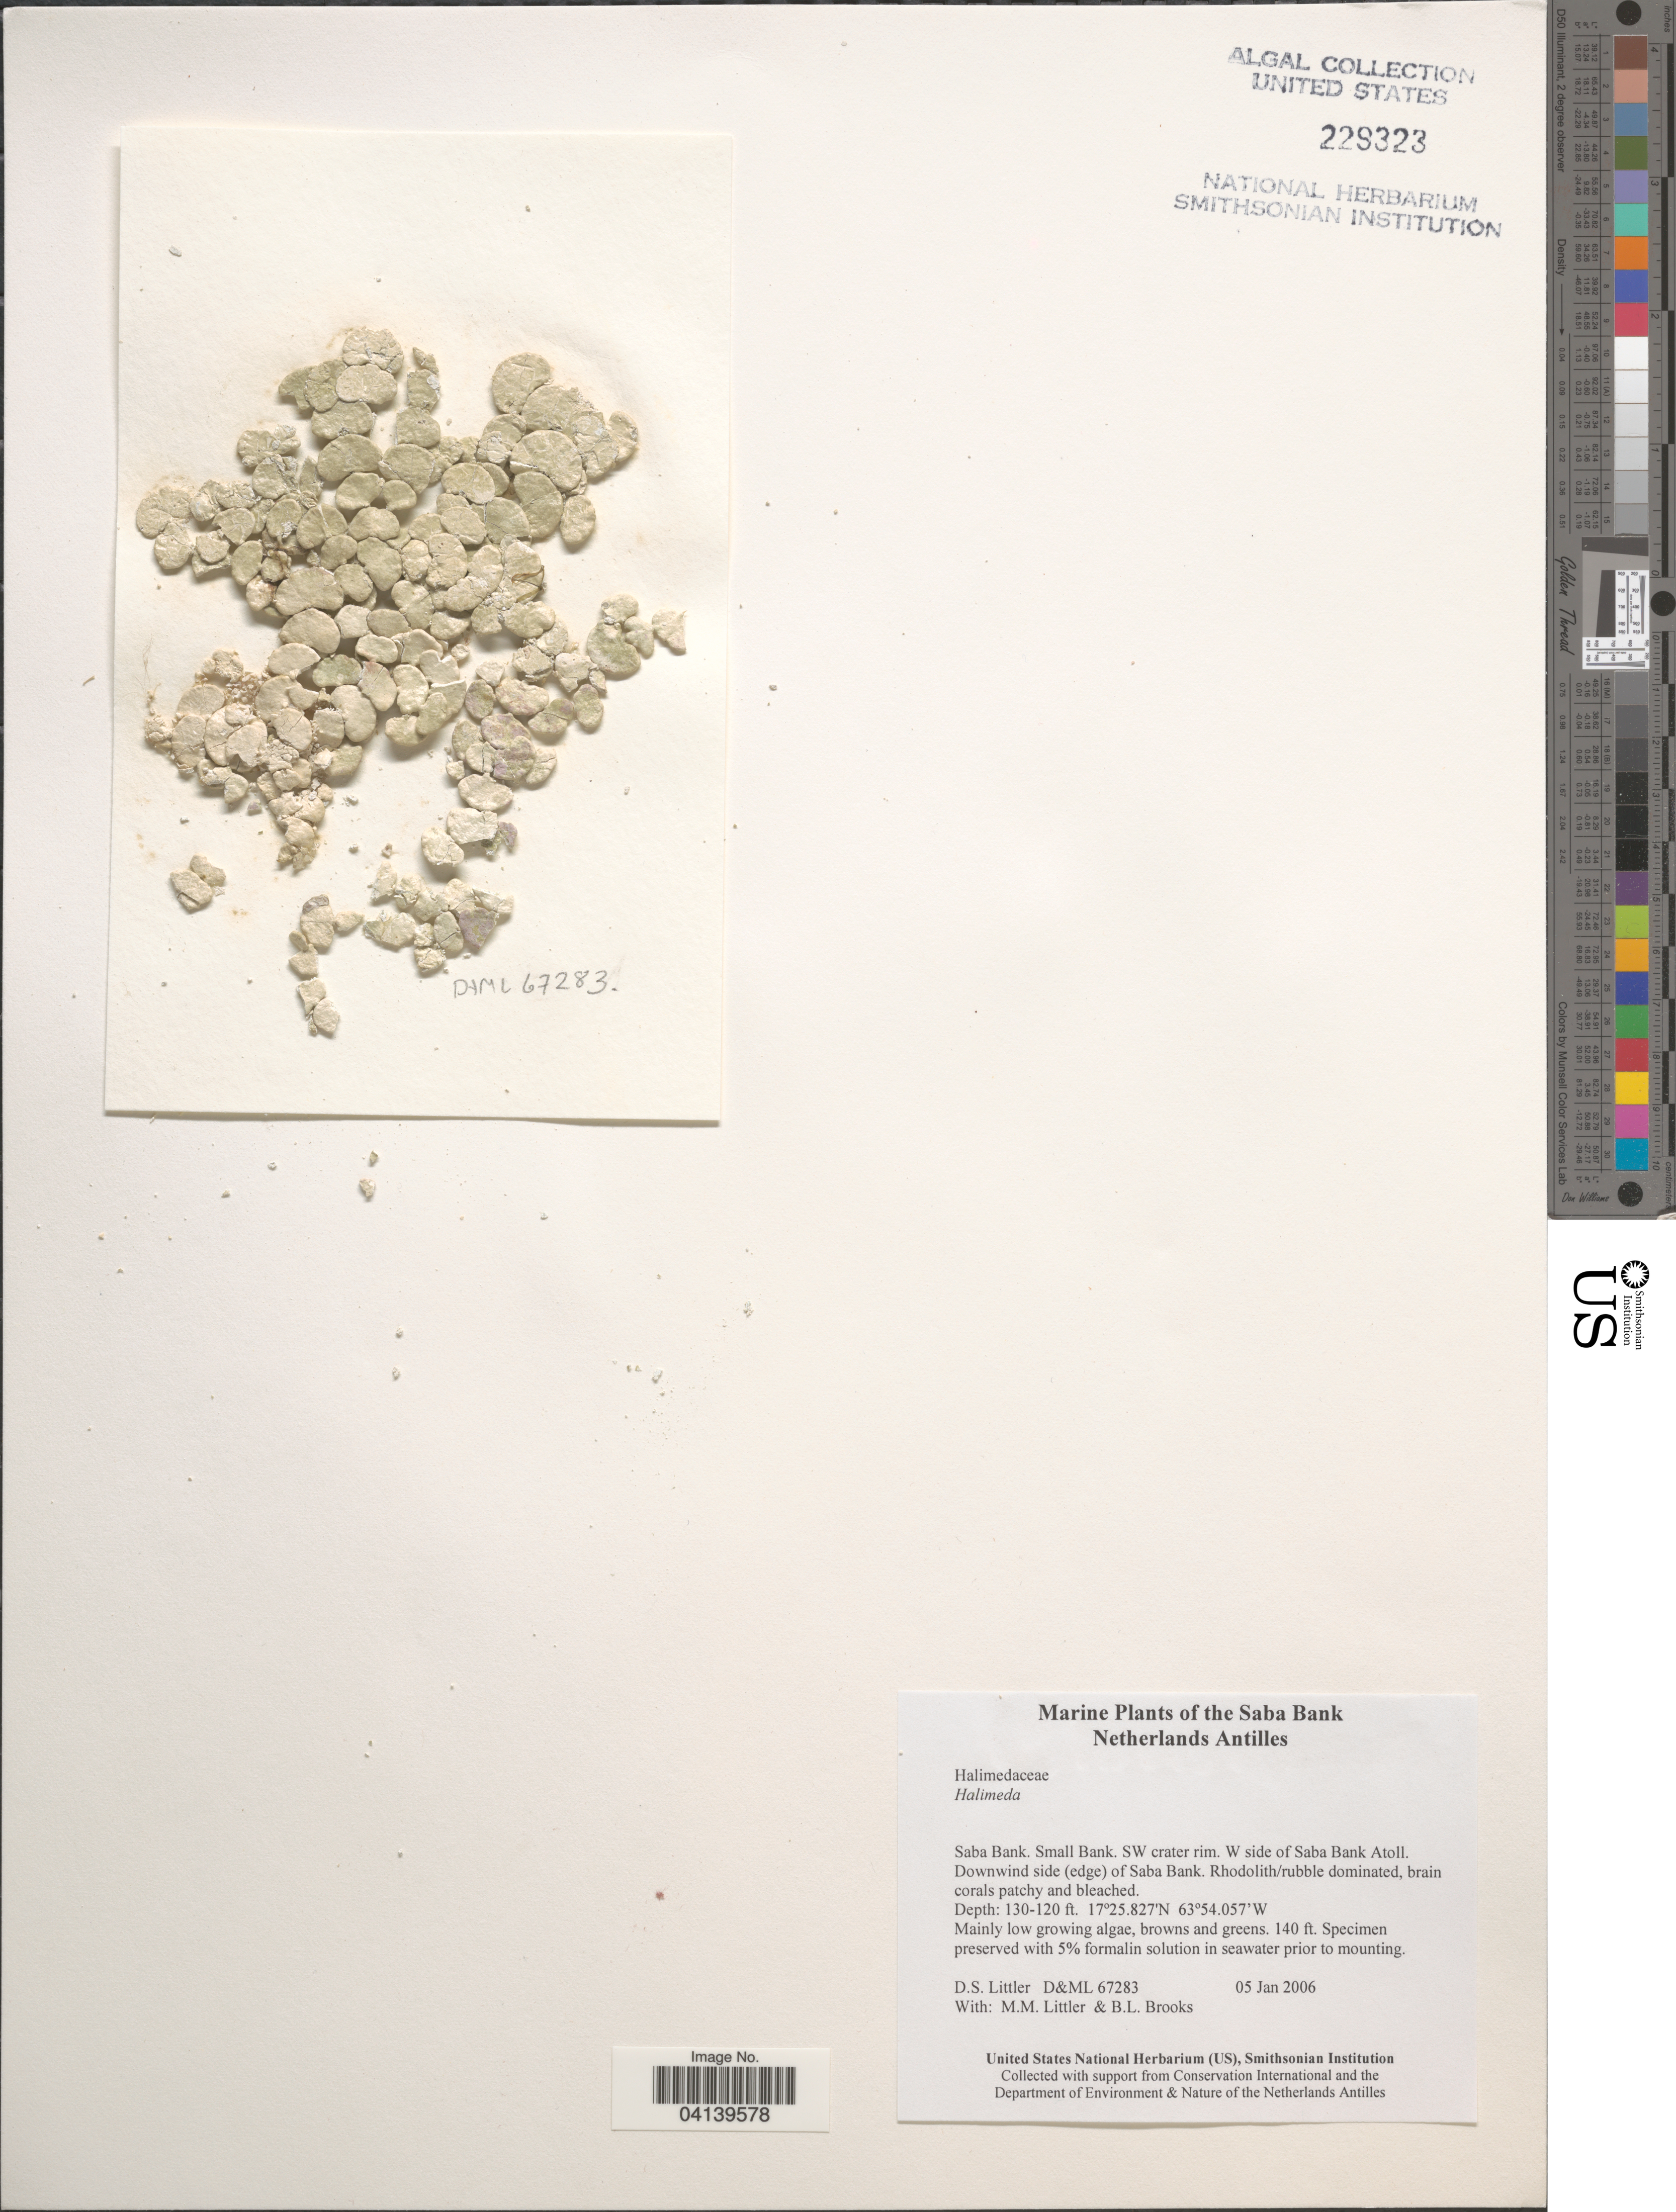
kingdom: Plantae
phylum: Chlorophyta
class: Ulvophyceae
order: Bryopsidales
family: Halimedaceae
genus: Halimeda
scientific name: Halimeda sp.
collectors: D. S. Littler & B. Brooks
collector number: D&ML67283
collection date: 2006-01-05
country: Netherlands Antilles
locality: Saba Bank. Small Bank. SW crater rim. W side of Saba Bank Atoll. Downwind side (edge) of Saba Bank.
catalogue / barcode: US 229323